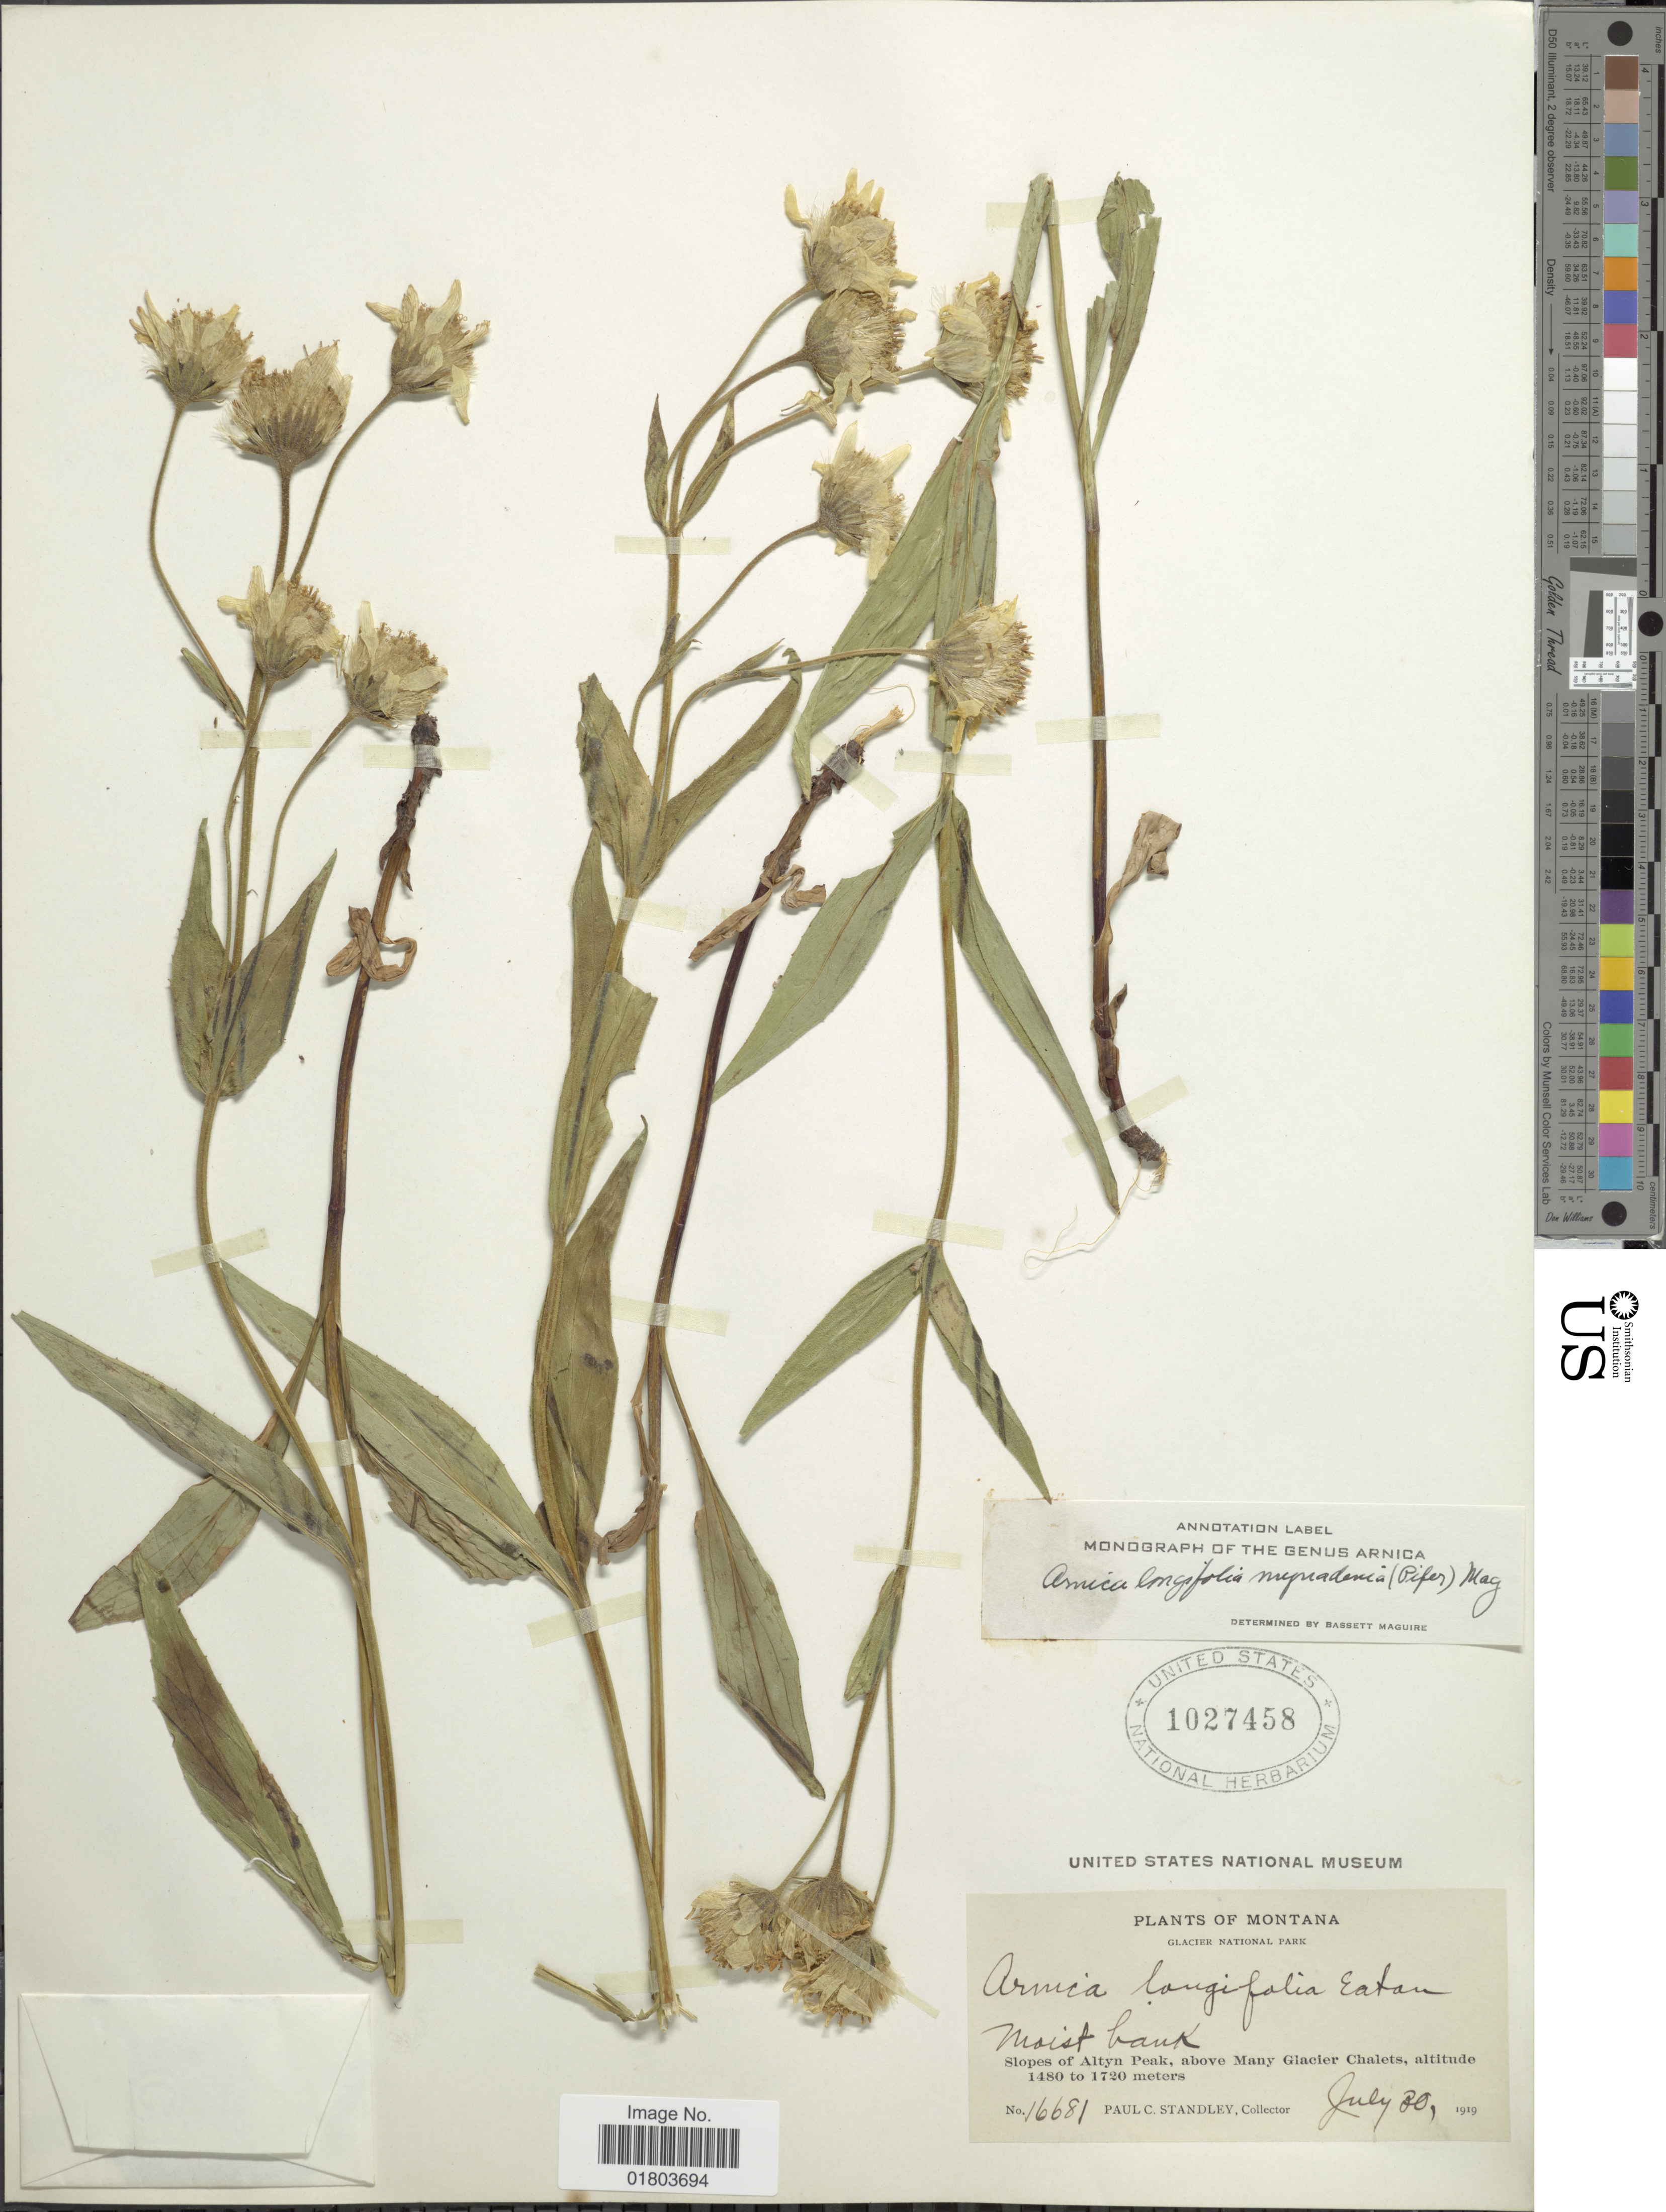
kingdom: Plantae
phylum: Tracheophyta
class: Magnoliopsida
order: Asterales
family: Asteraceae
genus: Arnica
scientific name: Arnica longifolia subsp. myriadenia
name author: (Piper) Maguire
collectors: P. C. Standley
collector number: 16681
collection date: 1919-07-30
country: United States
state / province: Montana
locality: Moist bank, Slope of Altyn, above Many Glacier Chalets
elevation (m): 1480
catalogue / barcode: US 1027458